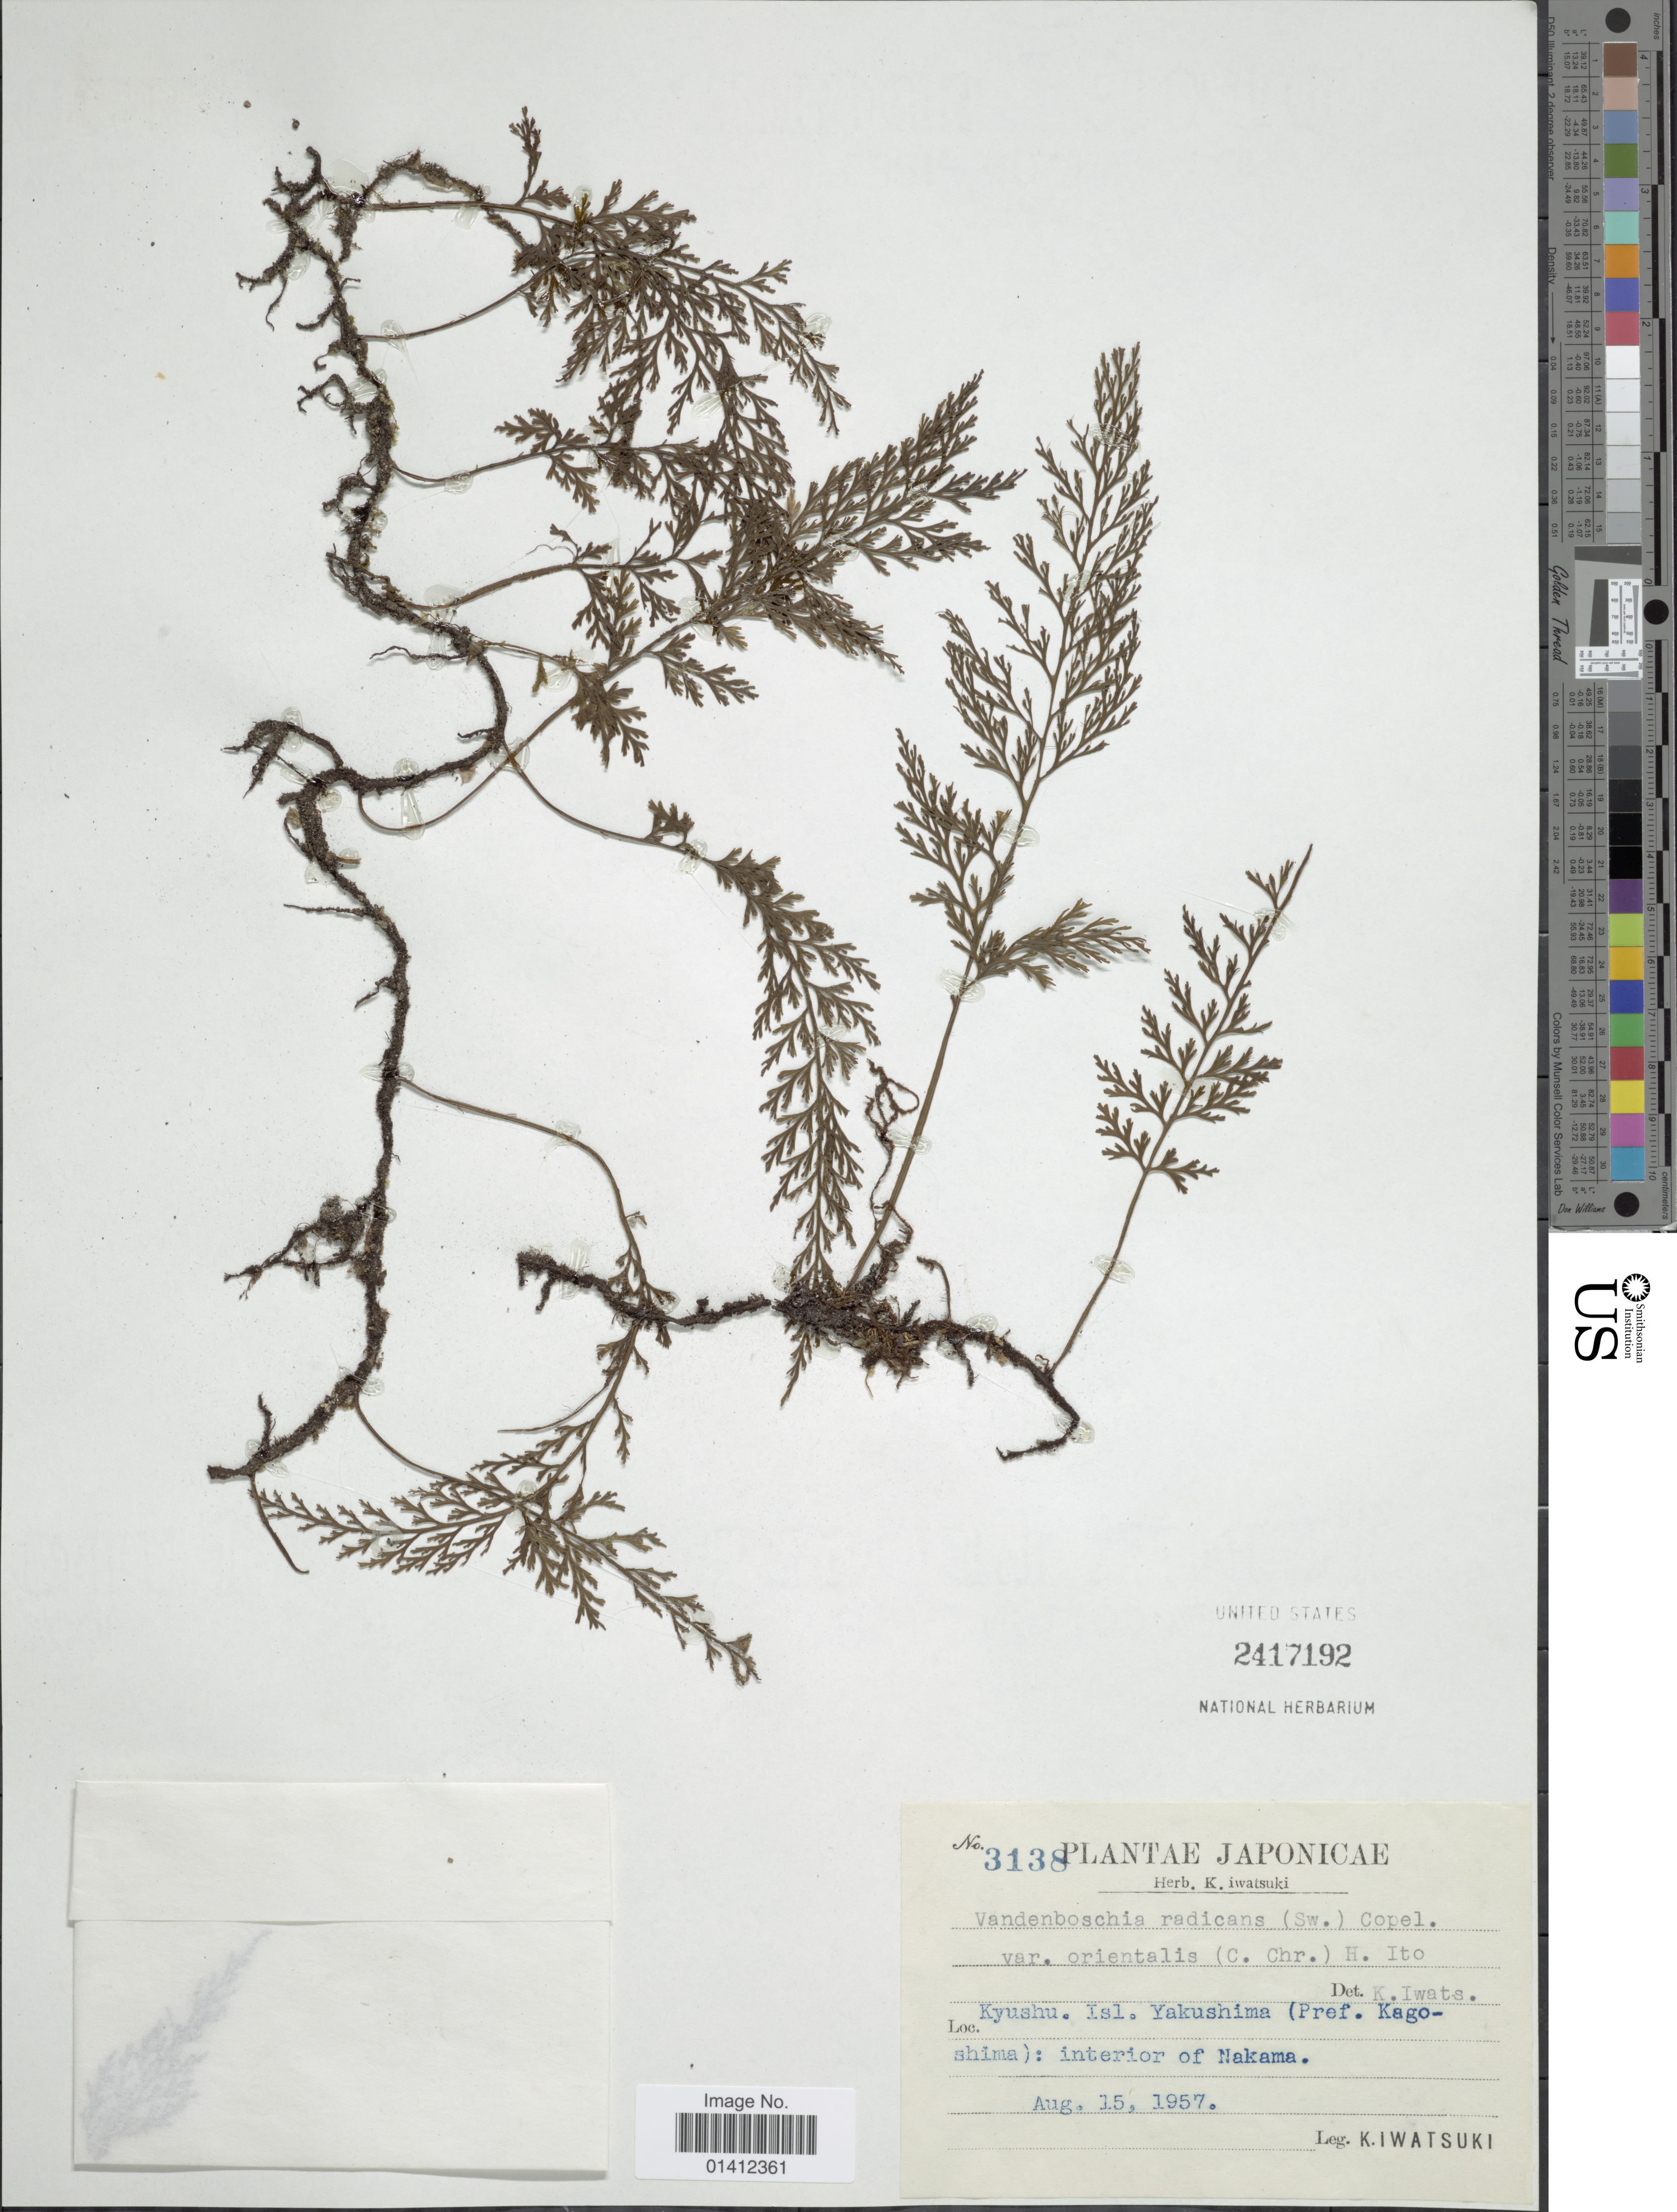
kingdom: Plantae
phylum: Tracheophyta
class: Polypodiopsida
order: Hymenophyllales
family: Hymenophyllaceae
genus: Vandenboschia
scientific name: Vandenboschia radicans var. orientalis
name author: (C. Chr.) H. Itô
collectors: K. Iwatsuki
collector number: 3138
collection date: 1957-08-15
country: Japan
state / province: Kagosima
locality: Kyushu Isl Yakushima (Pref Kagoshima): inteirior of Nakama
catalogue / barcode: US 2417192